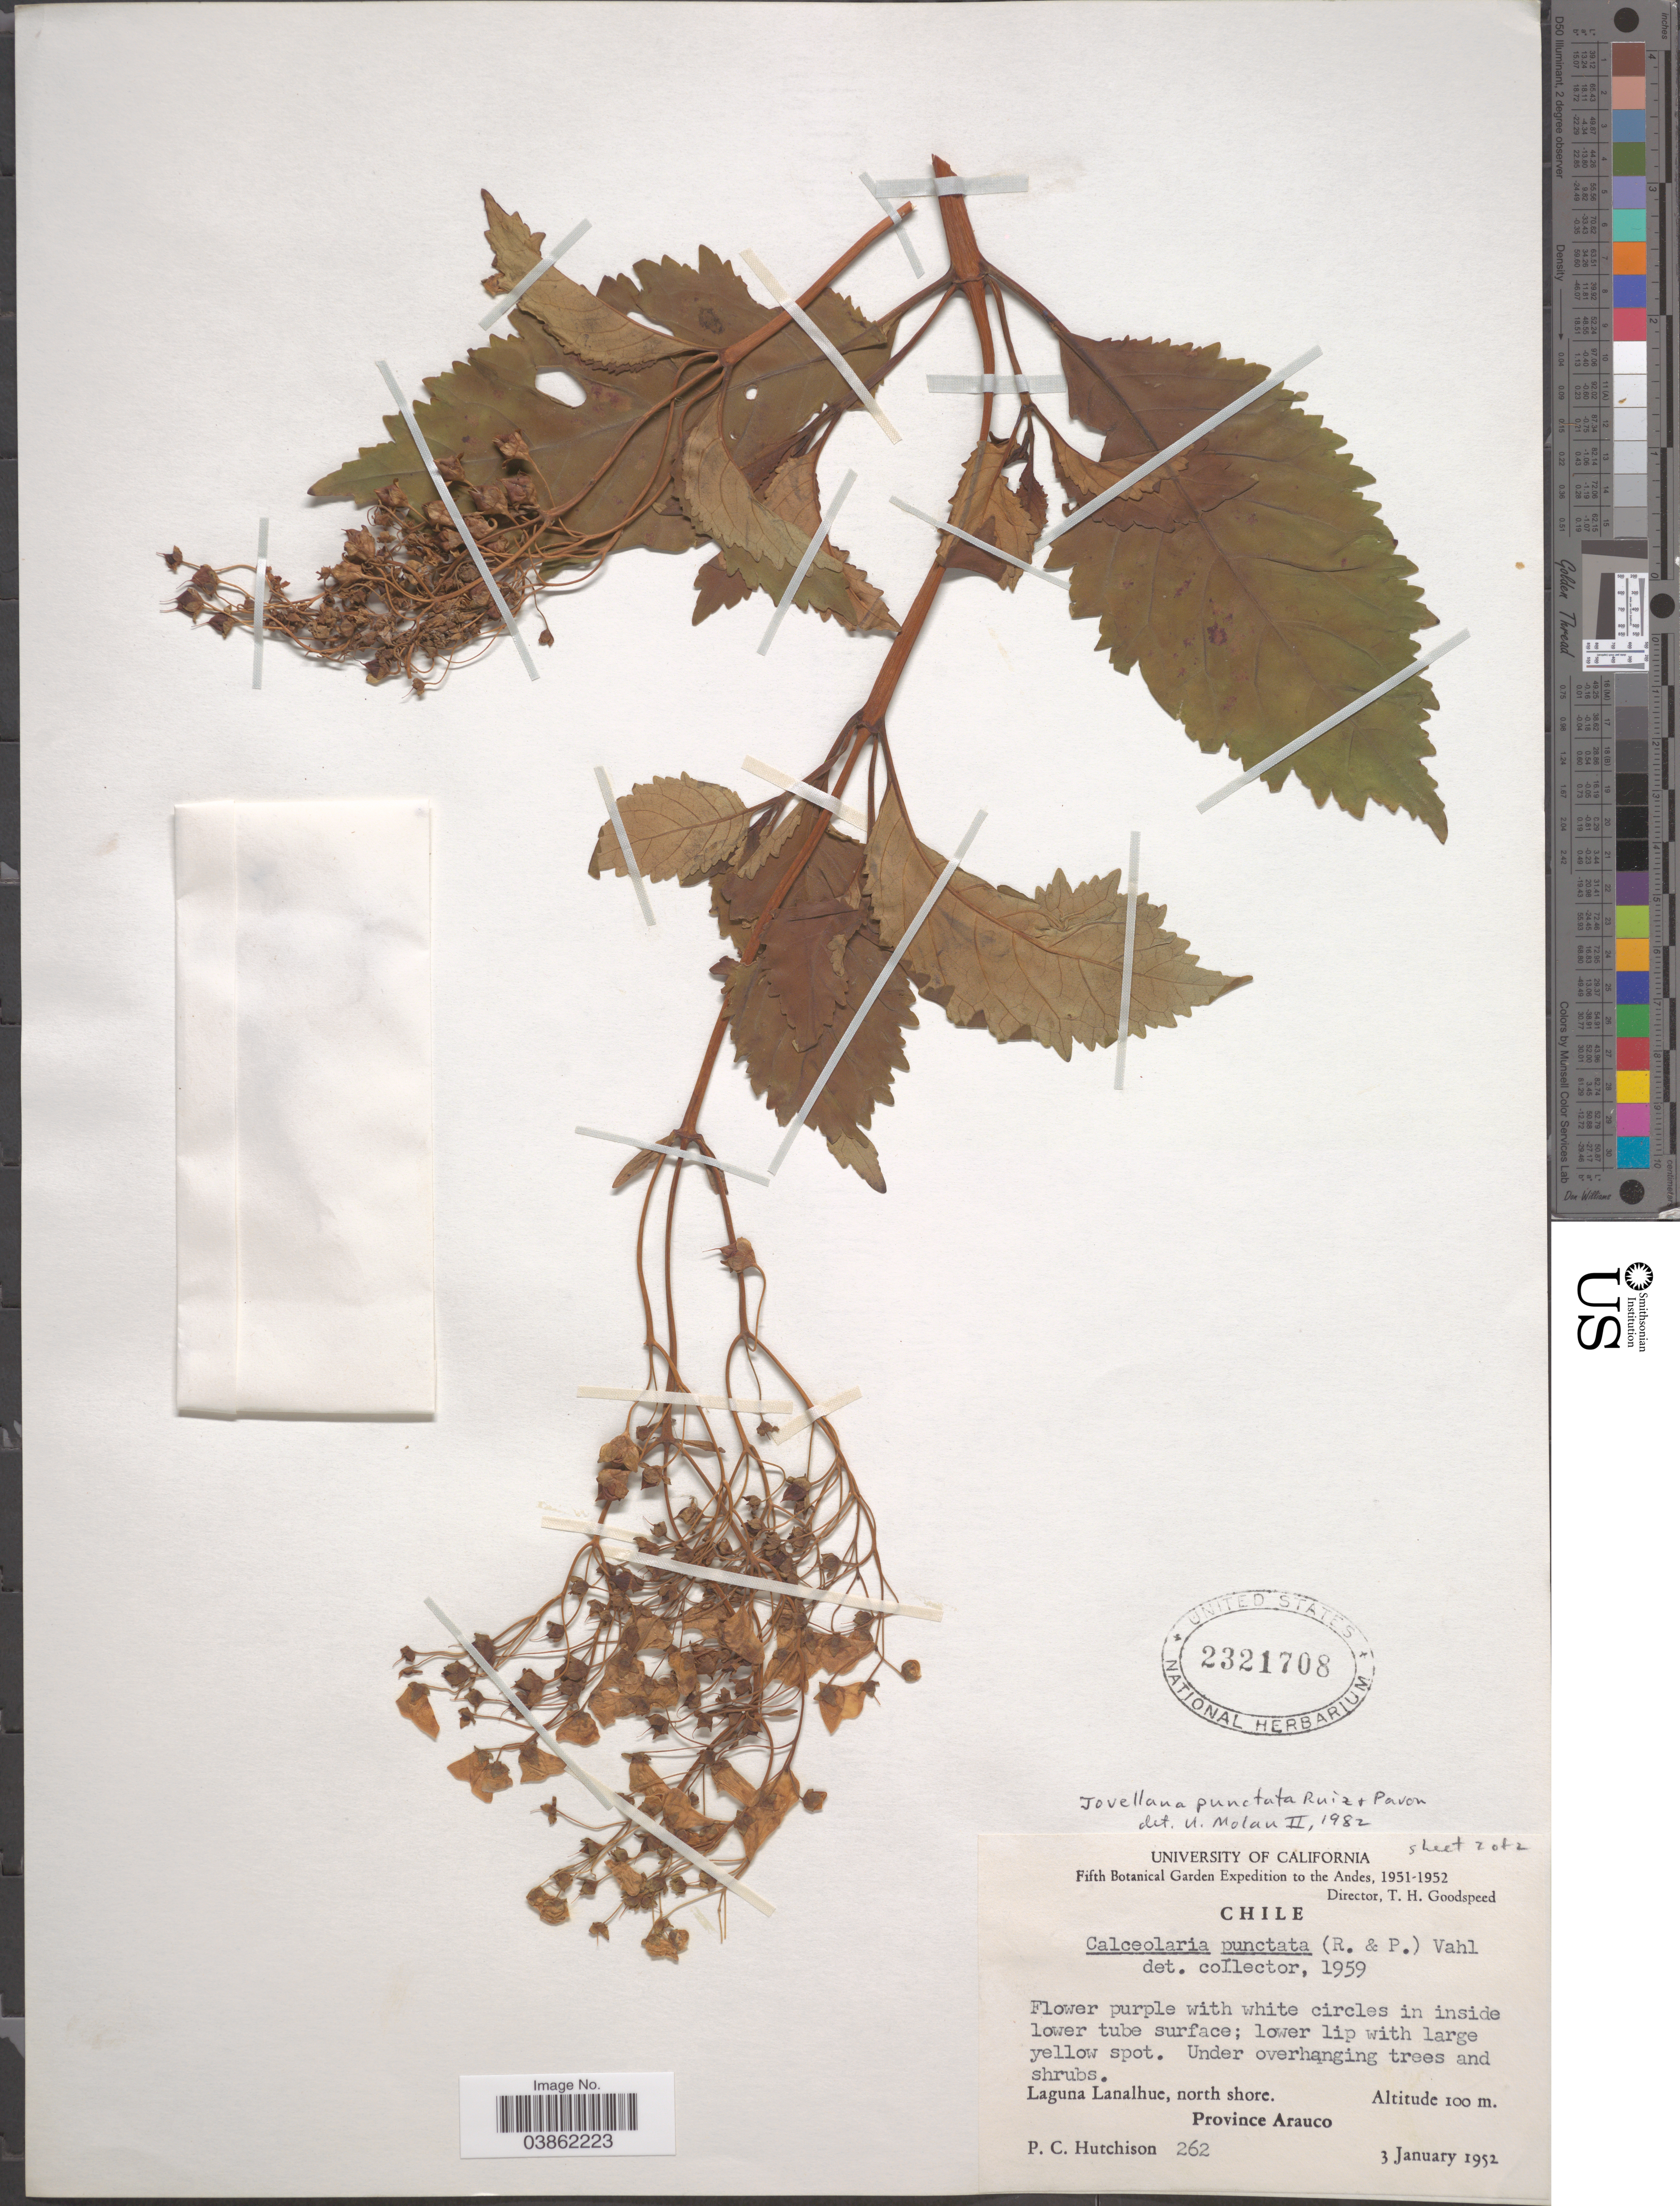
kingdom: Plantae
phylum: Tracheophyta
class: Magnoliopsida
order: Lamiales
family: Calceolariaceae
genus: Jovellana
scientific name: Jovellana punctata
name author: Ruiz & Pav.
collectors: P. C. Hutchison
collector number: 262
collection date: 1952-01-03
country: Chile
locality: The Andes. Laguna Lanalhue, north shore. Province Arauco.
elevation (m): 100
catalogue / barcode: US 2321708